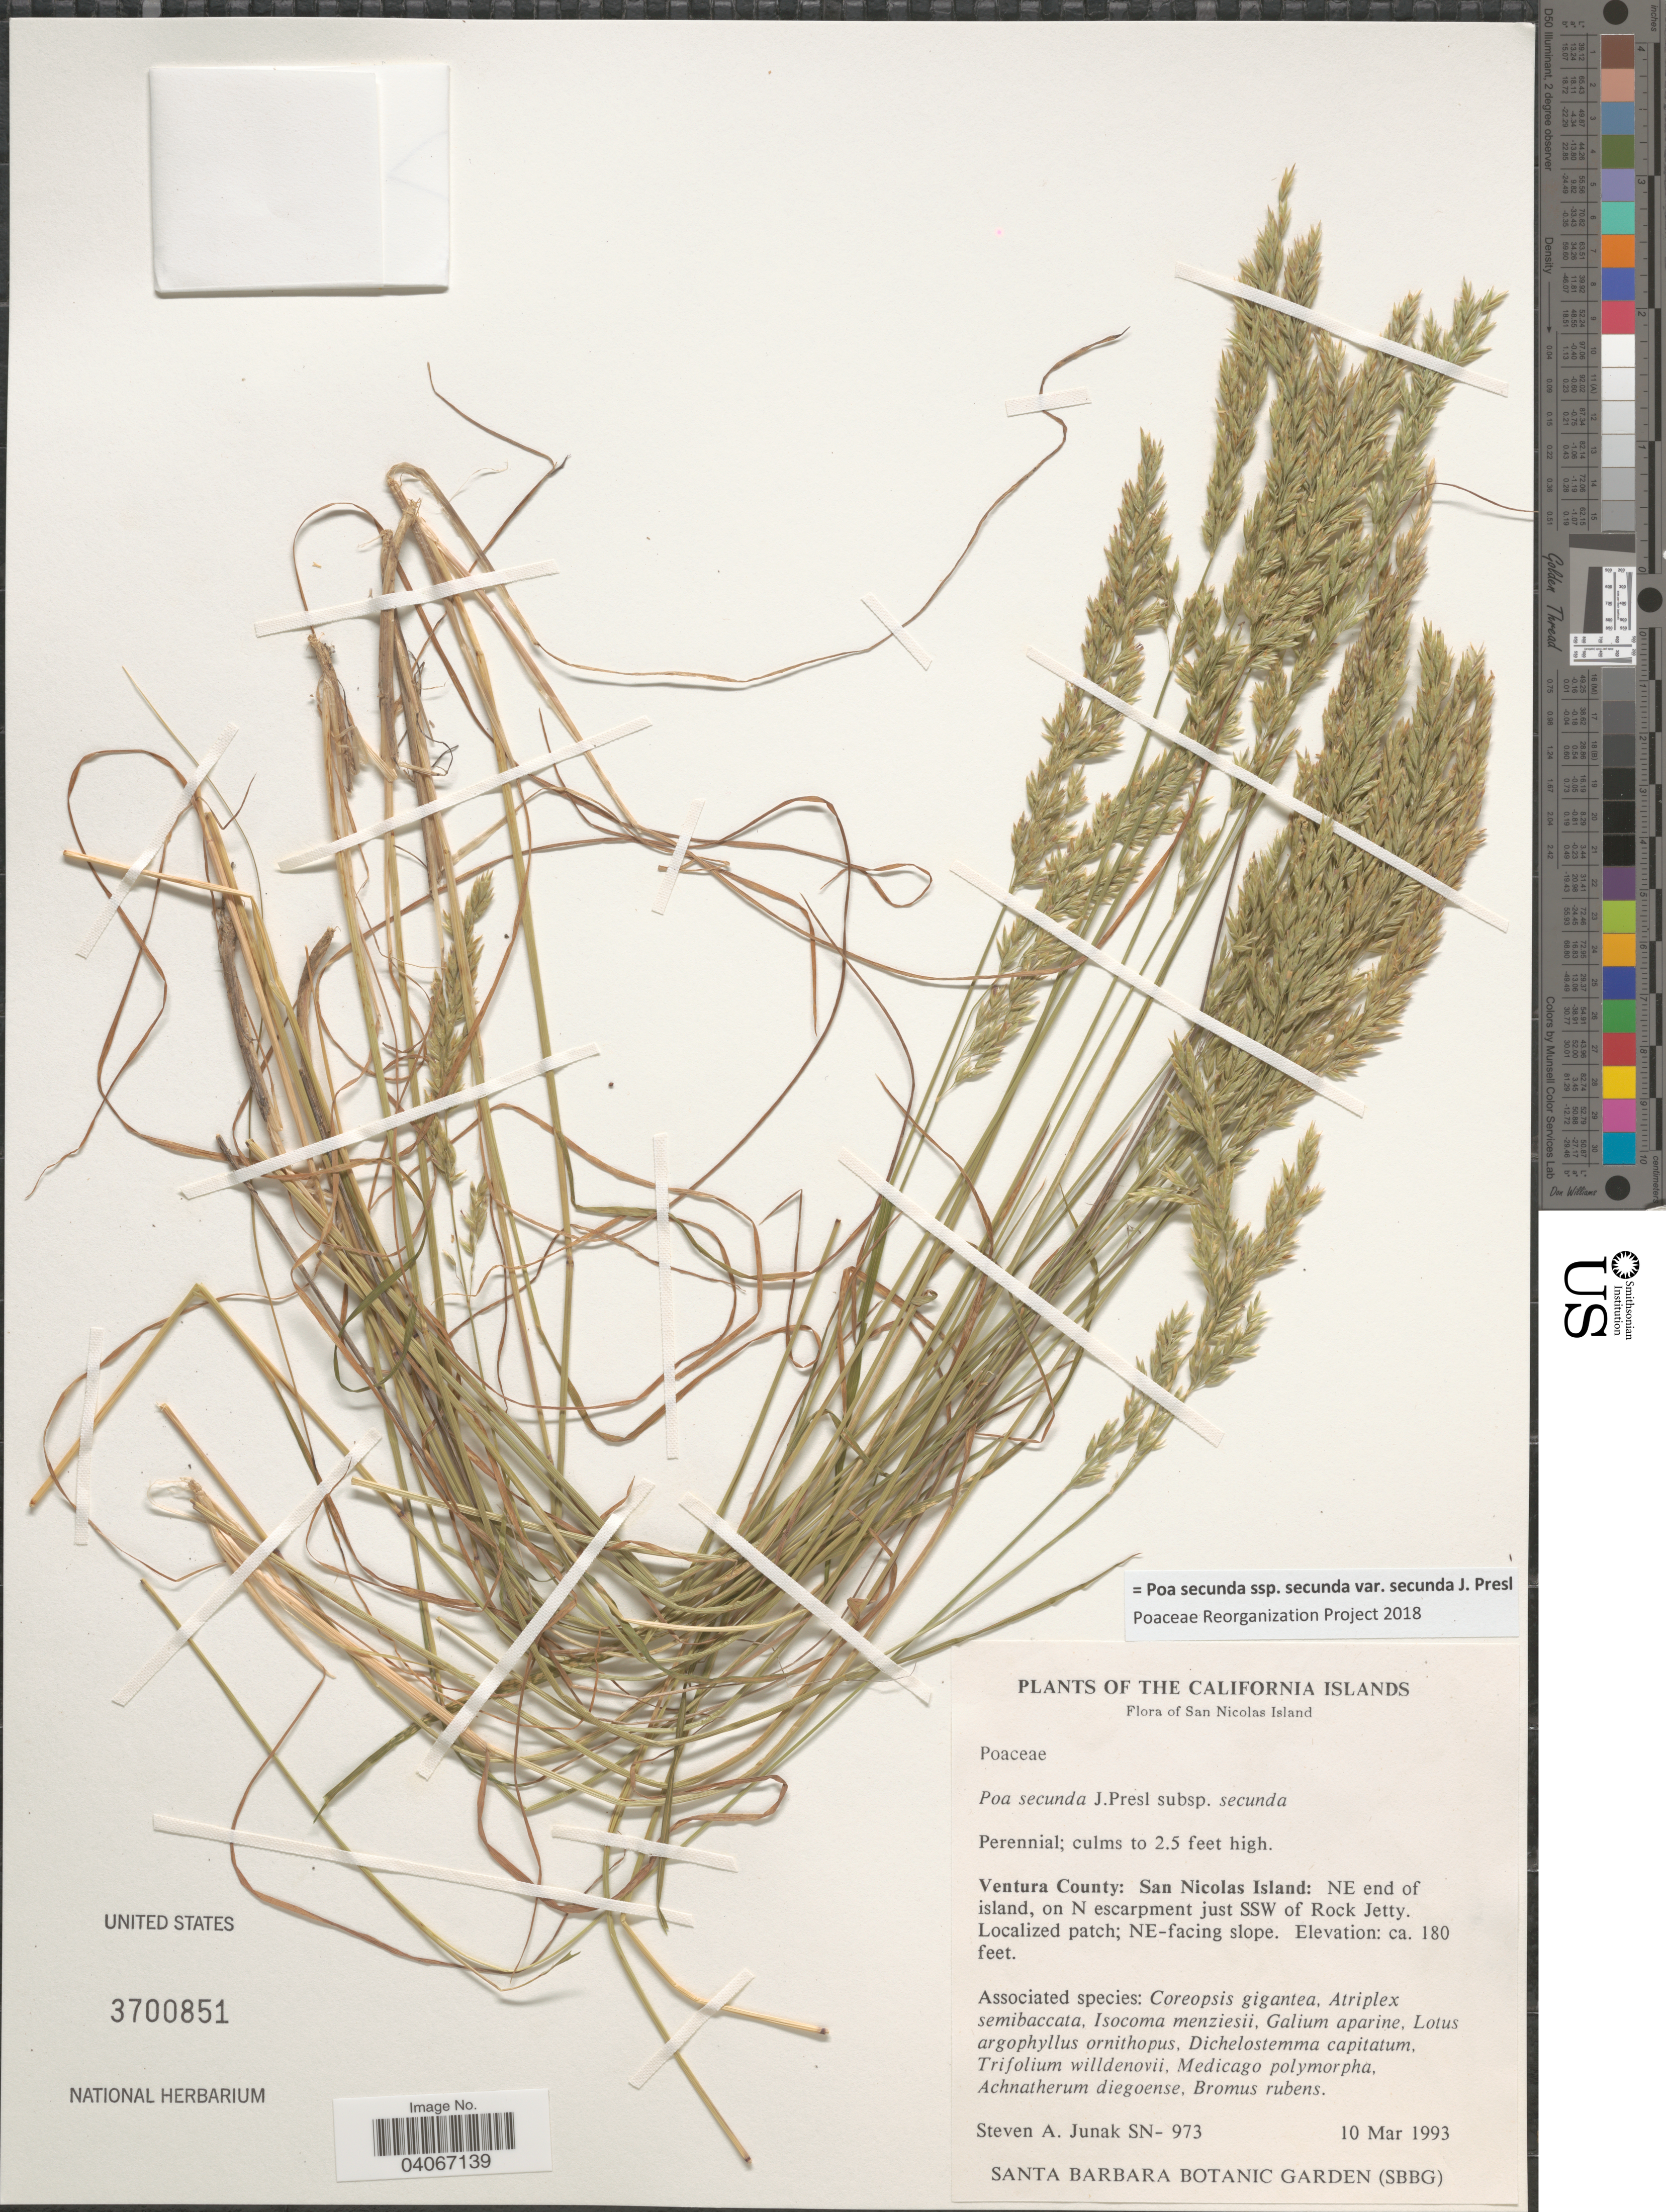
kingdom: Plantae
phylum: Tracheophyta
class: Liliopsida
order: Poales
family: Poaceae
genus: Poa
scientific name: Poa secunda subsp. secunda var. secunda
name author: J. Presl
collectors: S. Junak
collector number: SN-973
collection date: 1993-03-10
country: United States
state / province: California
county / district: Ventura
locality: The California Islands. San Nicolas Island. Ventura County: San Nicolas Island: NE end of island, on N escarpment just SSW of Rock Jetty. NE-facing slope.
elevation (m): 55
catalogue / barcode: US 3700851